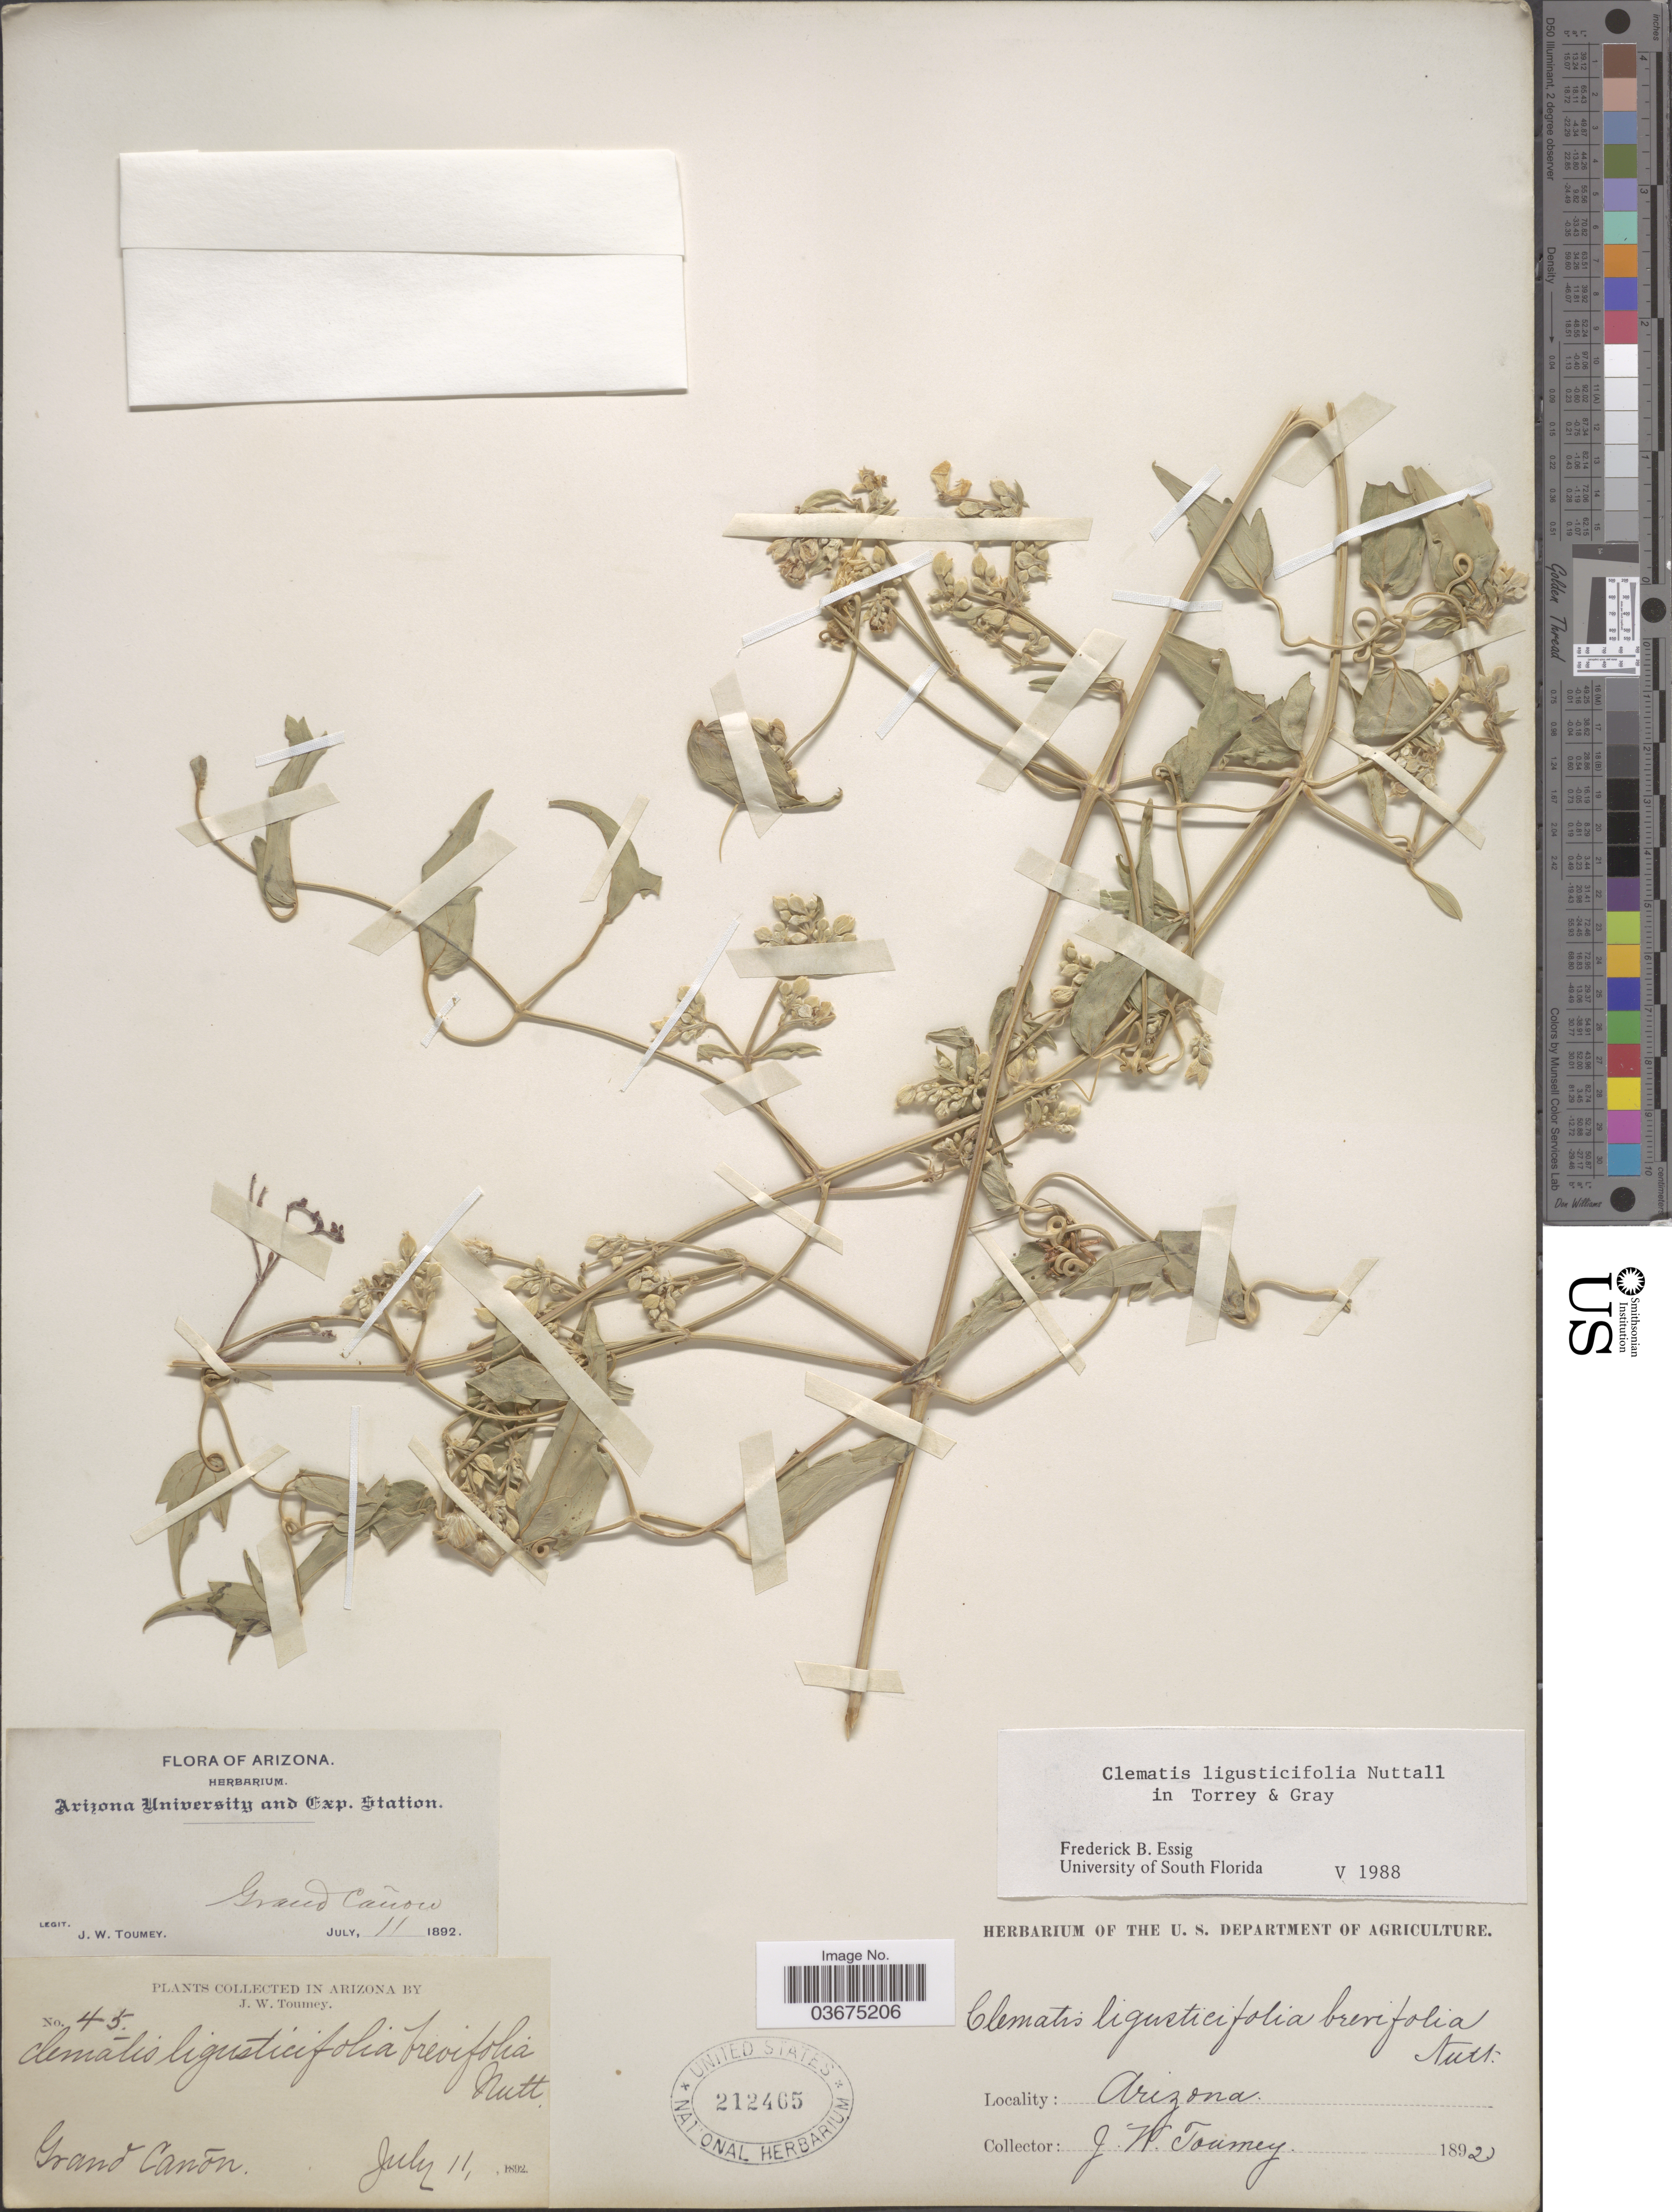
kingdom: Plantae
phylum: Tracheophyta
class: Magnoliopsida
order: Ranunculales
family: Ranunculaceae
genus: Clematis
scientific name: Clematis ligusticifolia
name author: Nutt.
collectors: J. W. Toumey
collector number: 45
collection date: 1892-07-11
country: United States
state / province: Arizona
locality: Grand Canõn.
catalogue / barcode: US 212465